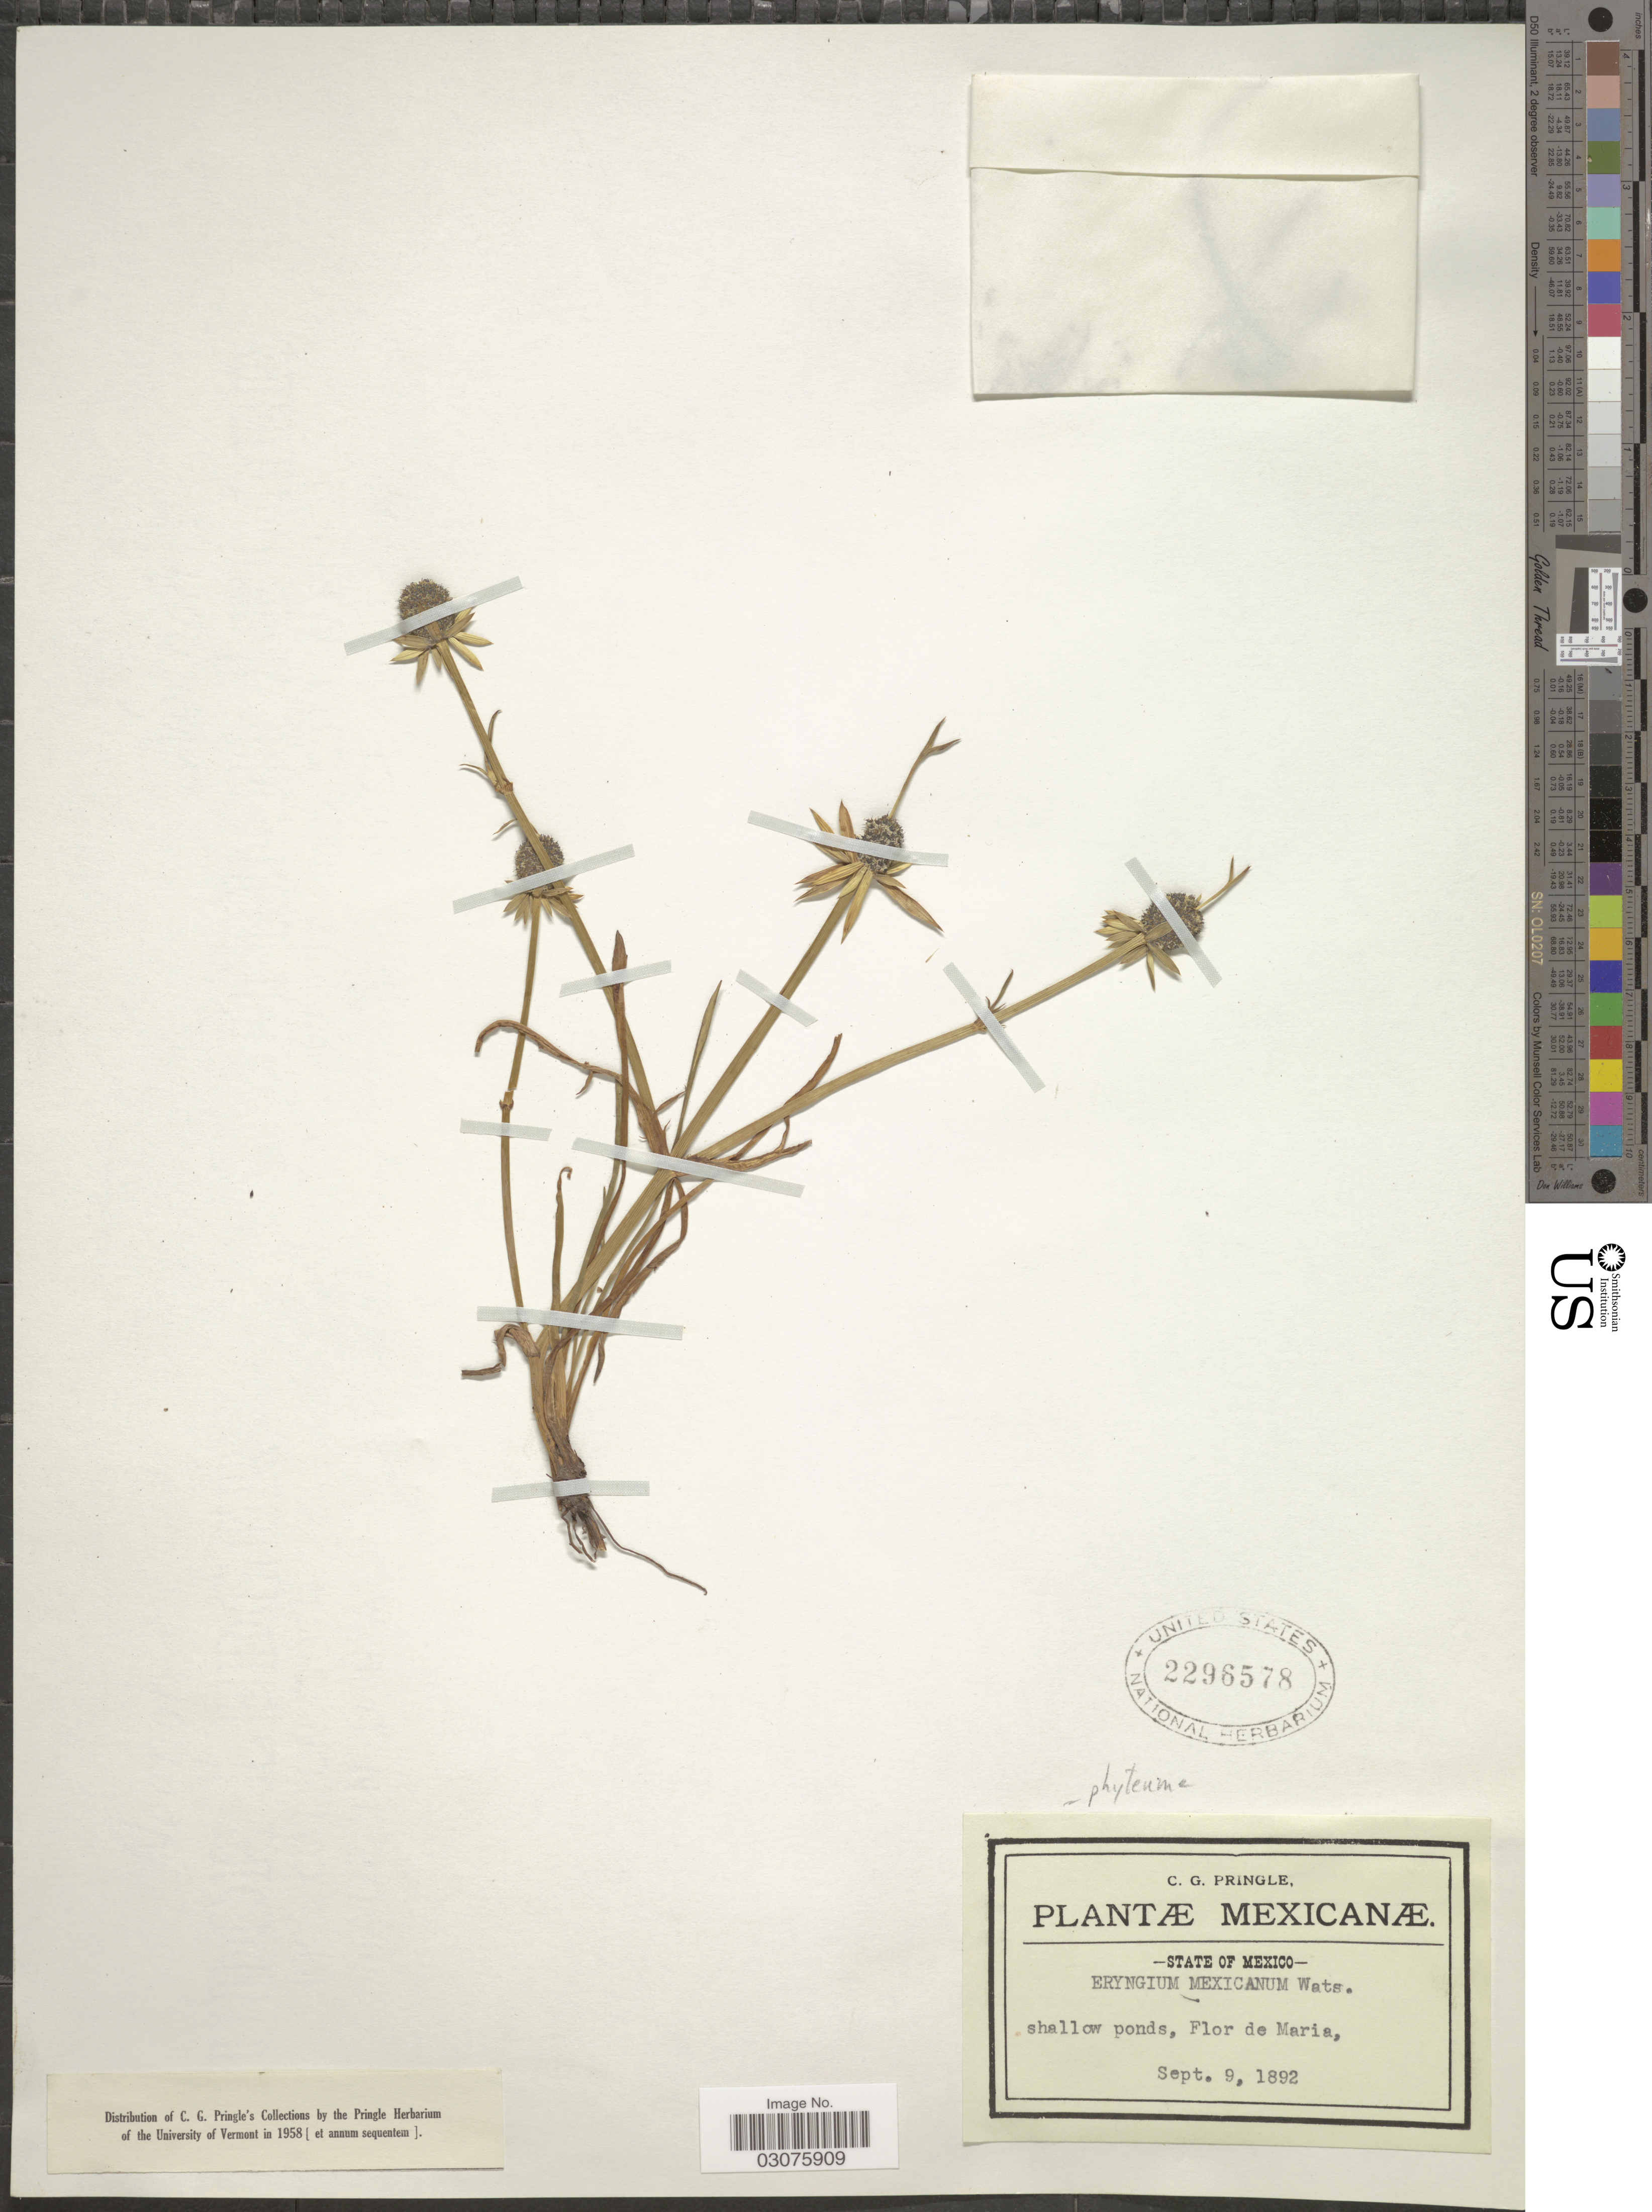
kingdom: Plantae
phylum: Tracheophyta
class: Magnoliopsida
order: Apiales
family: Apiaceae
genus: Eryngium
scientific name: Eryngium phyteumae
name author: F. Delaroche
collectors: C. G. Pringle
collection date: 1892-09-09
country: Mexico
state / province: México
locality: State of Mexico. Shallow ponds, Flor de Maria.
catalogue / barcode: US 2296578